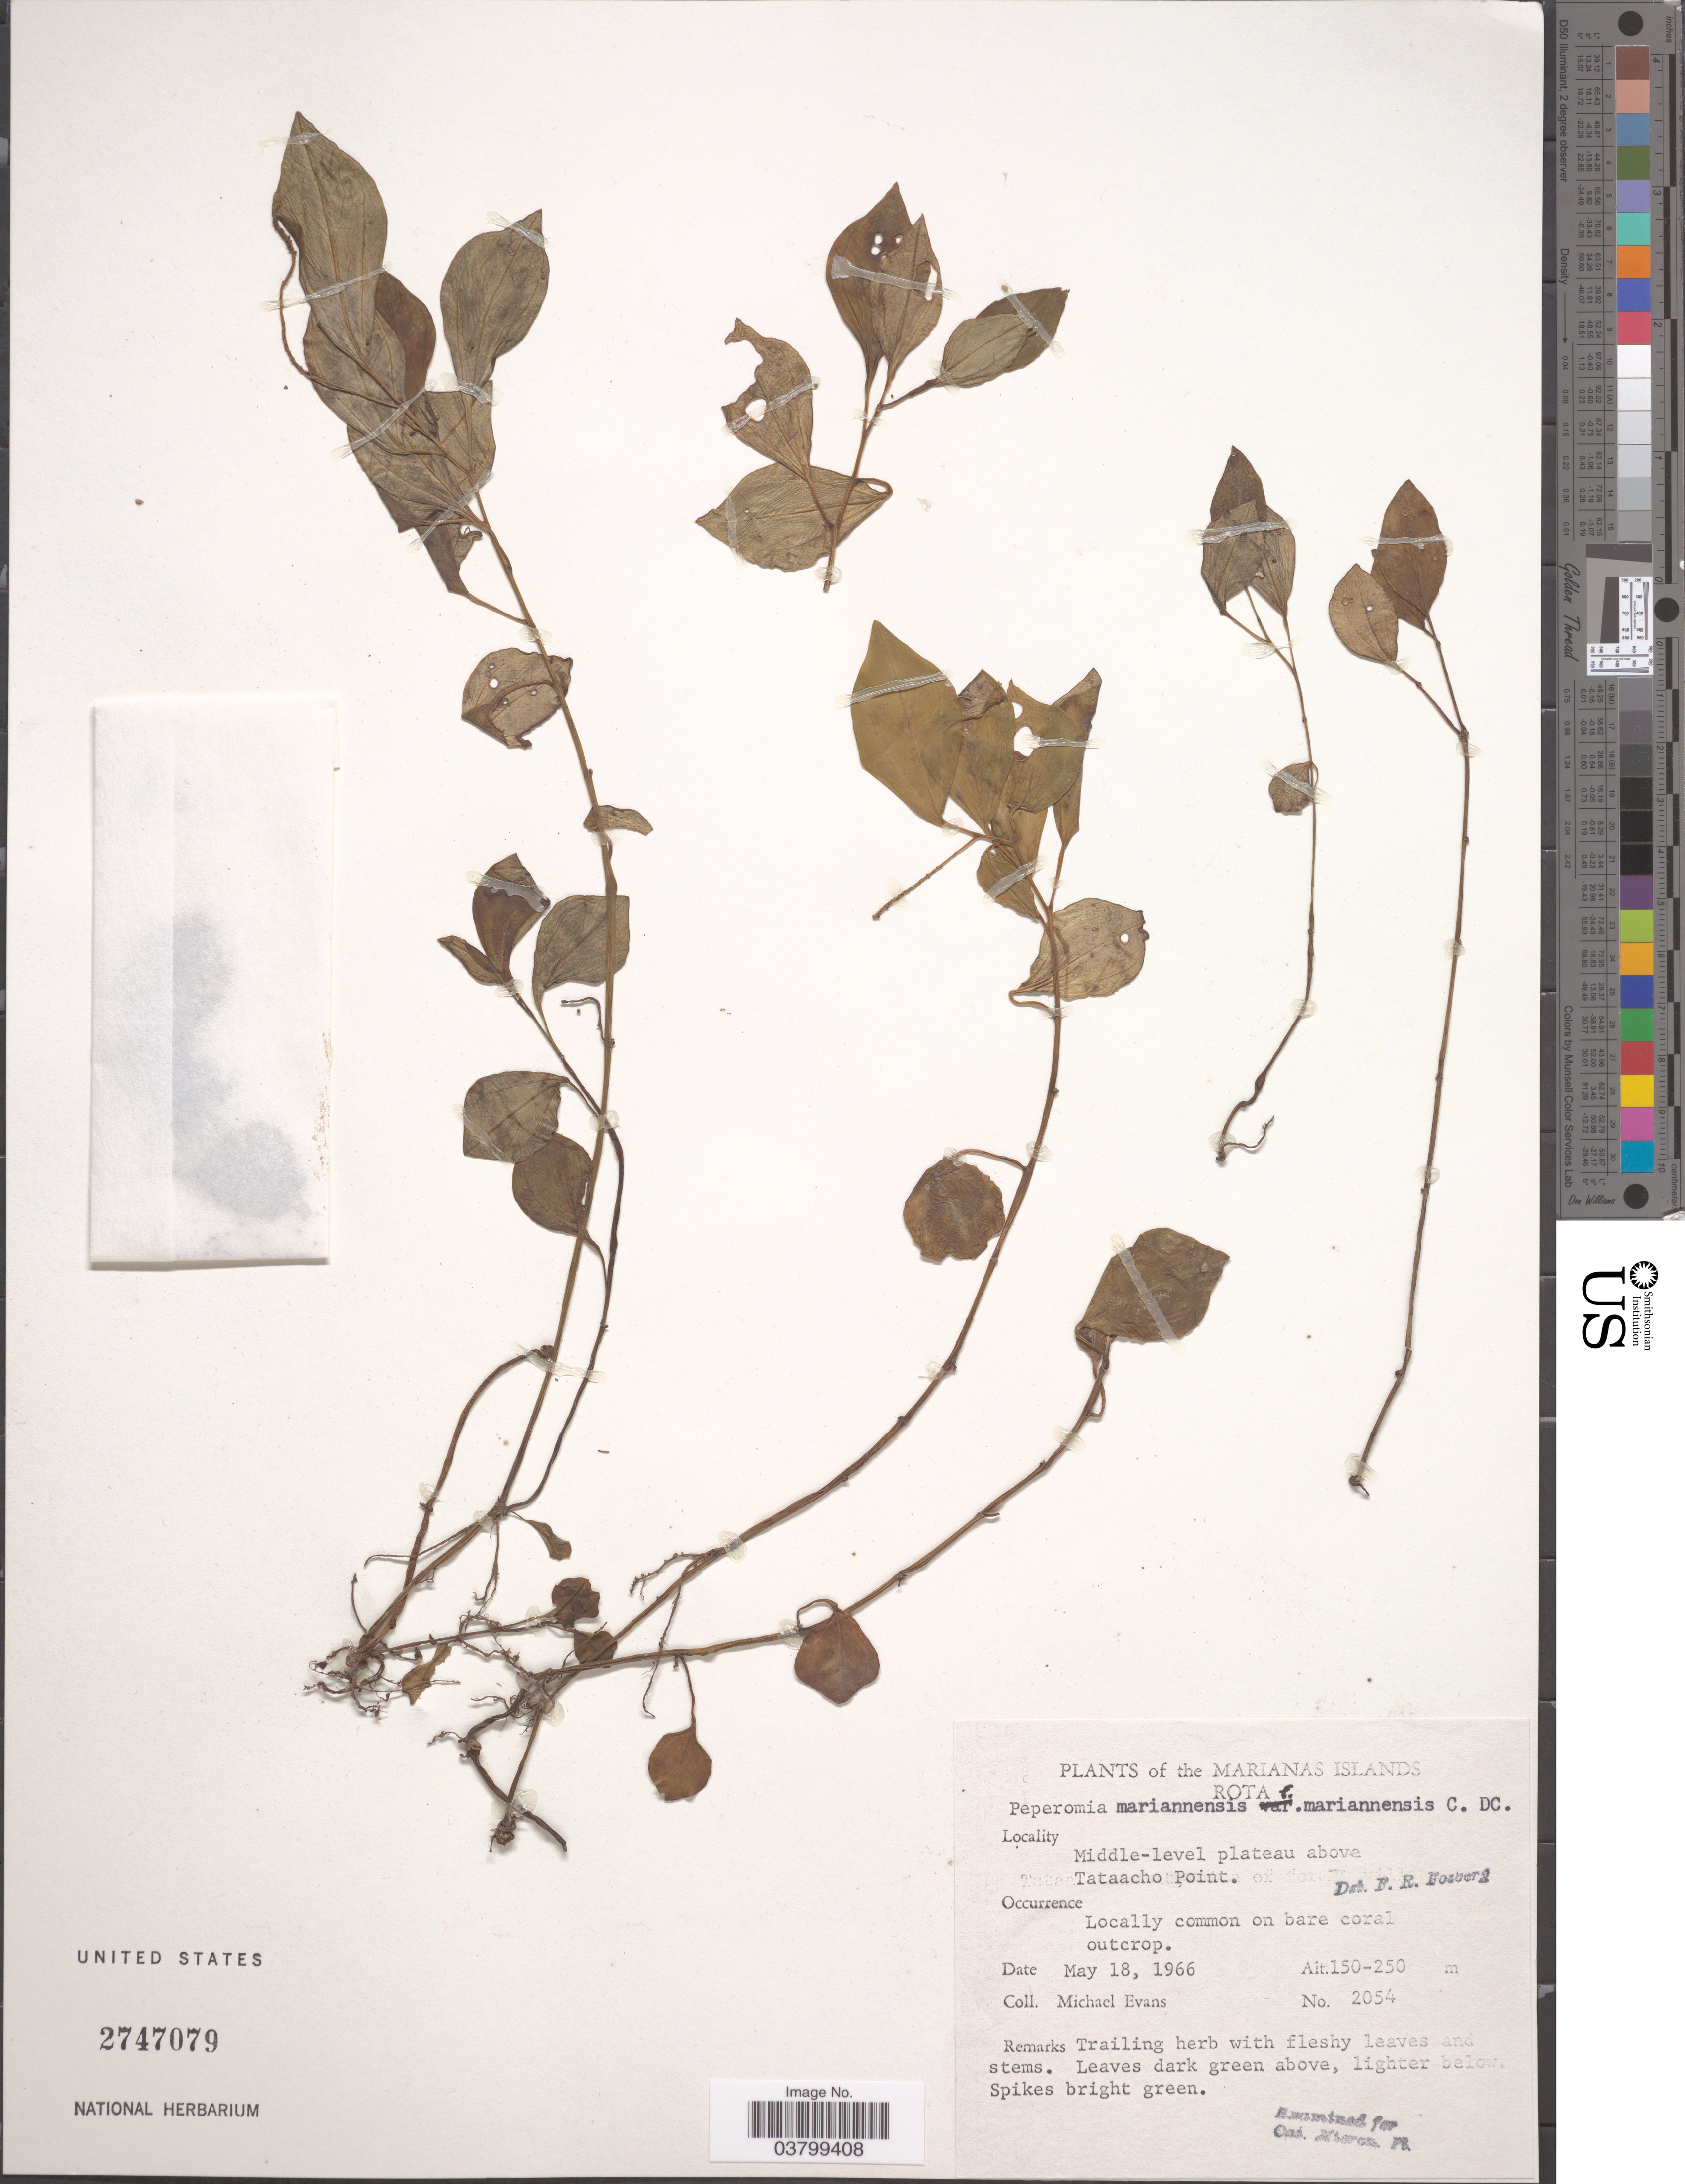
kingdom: Plantae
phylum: Tracheophyta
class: Magnoliopsida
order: Piperales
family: Piperaceae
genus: Peperomia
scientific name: Peperomia mariannensis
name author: C. DC.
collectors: M. Evans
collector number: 2054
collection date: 1966-05-18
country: Northern Mariana Islands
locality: Marianas Islands. Rota. Middle-level plateau above Tataacho Point.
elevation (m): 150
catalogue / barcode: US 2747079